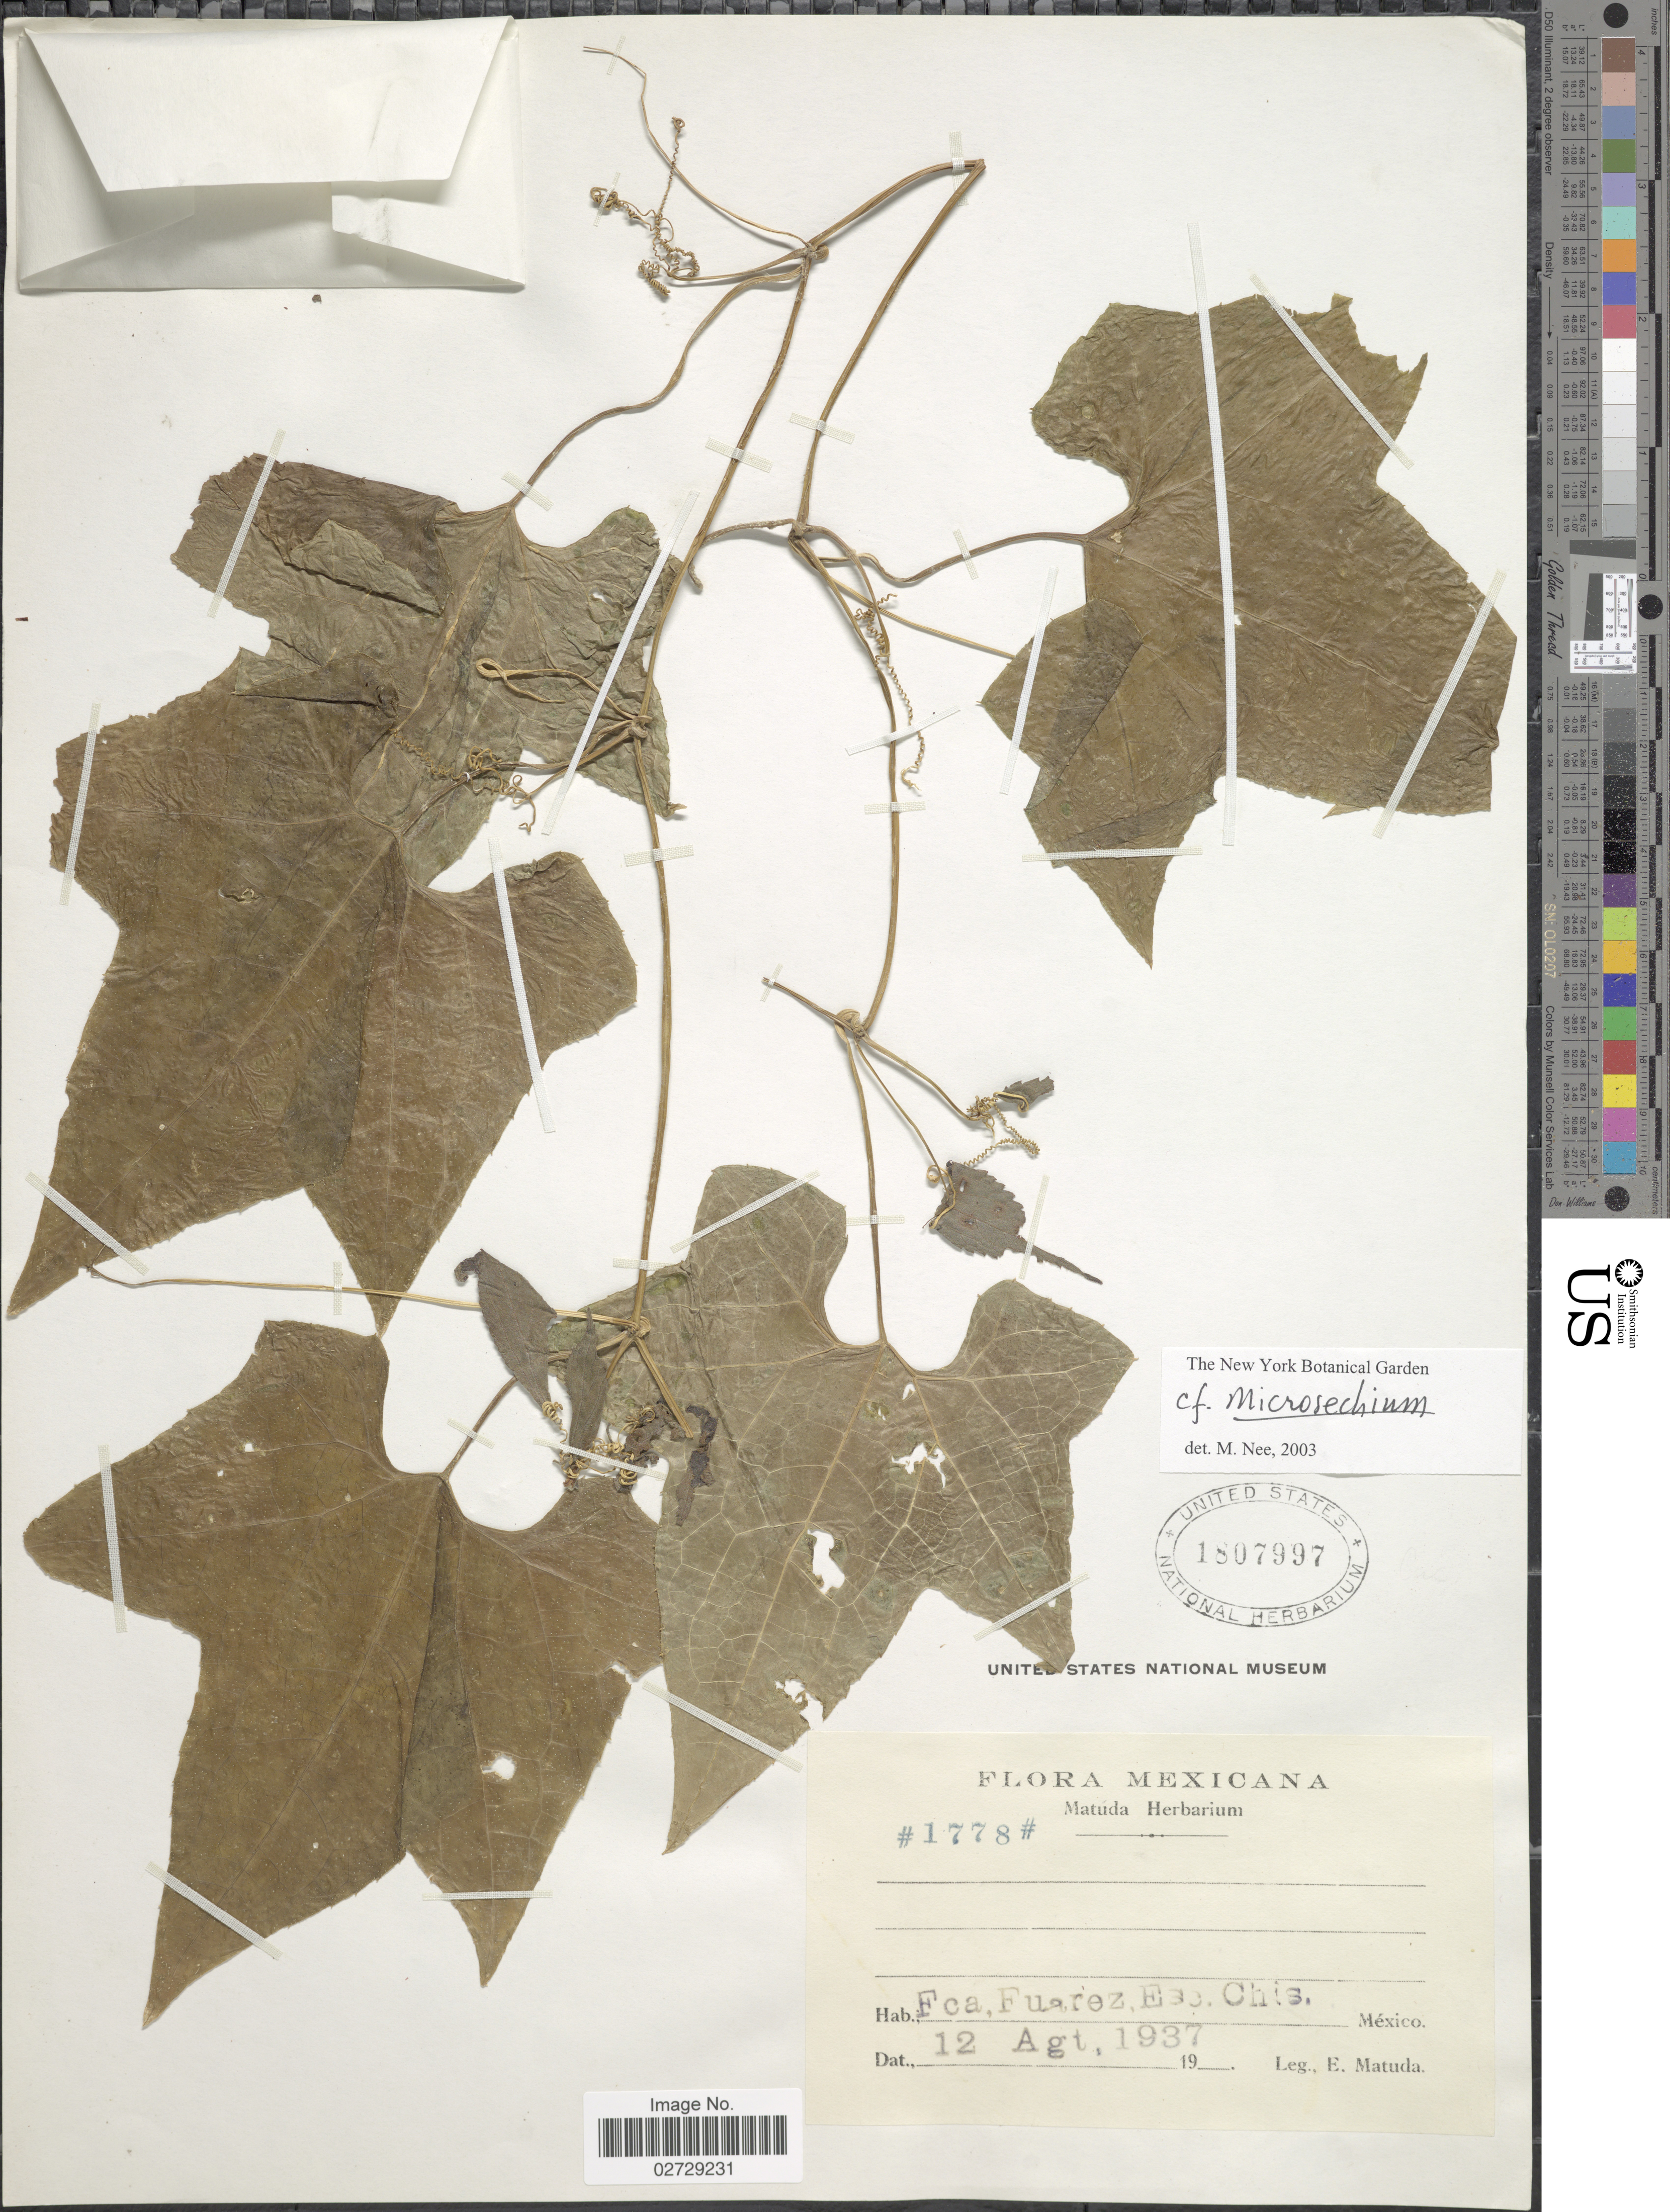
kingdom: Plantae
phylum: Tracheophyta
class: Magnoliopsida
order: Cucurbitales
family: Cucurbitaceae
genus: Microsechium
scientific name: Microsechium sp.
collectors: E. Matuda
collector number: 1778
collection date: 1937-08-12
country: Mexico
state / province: Chiapas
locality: Fca. Fuarez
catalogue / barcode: US 1807997